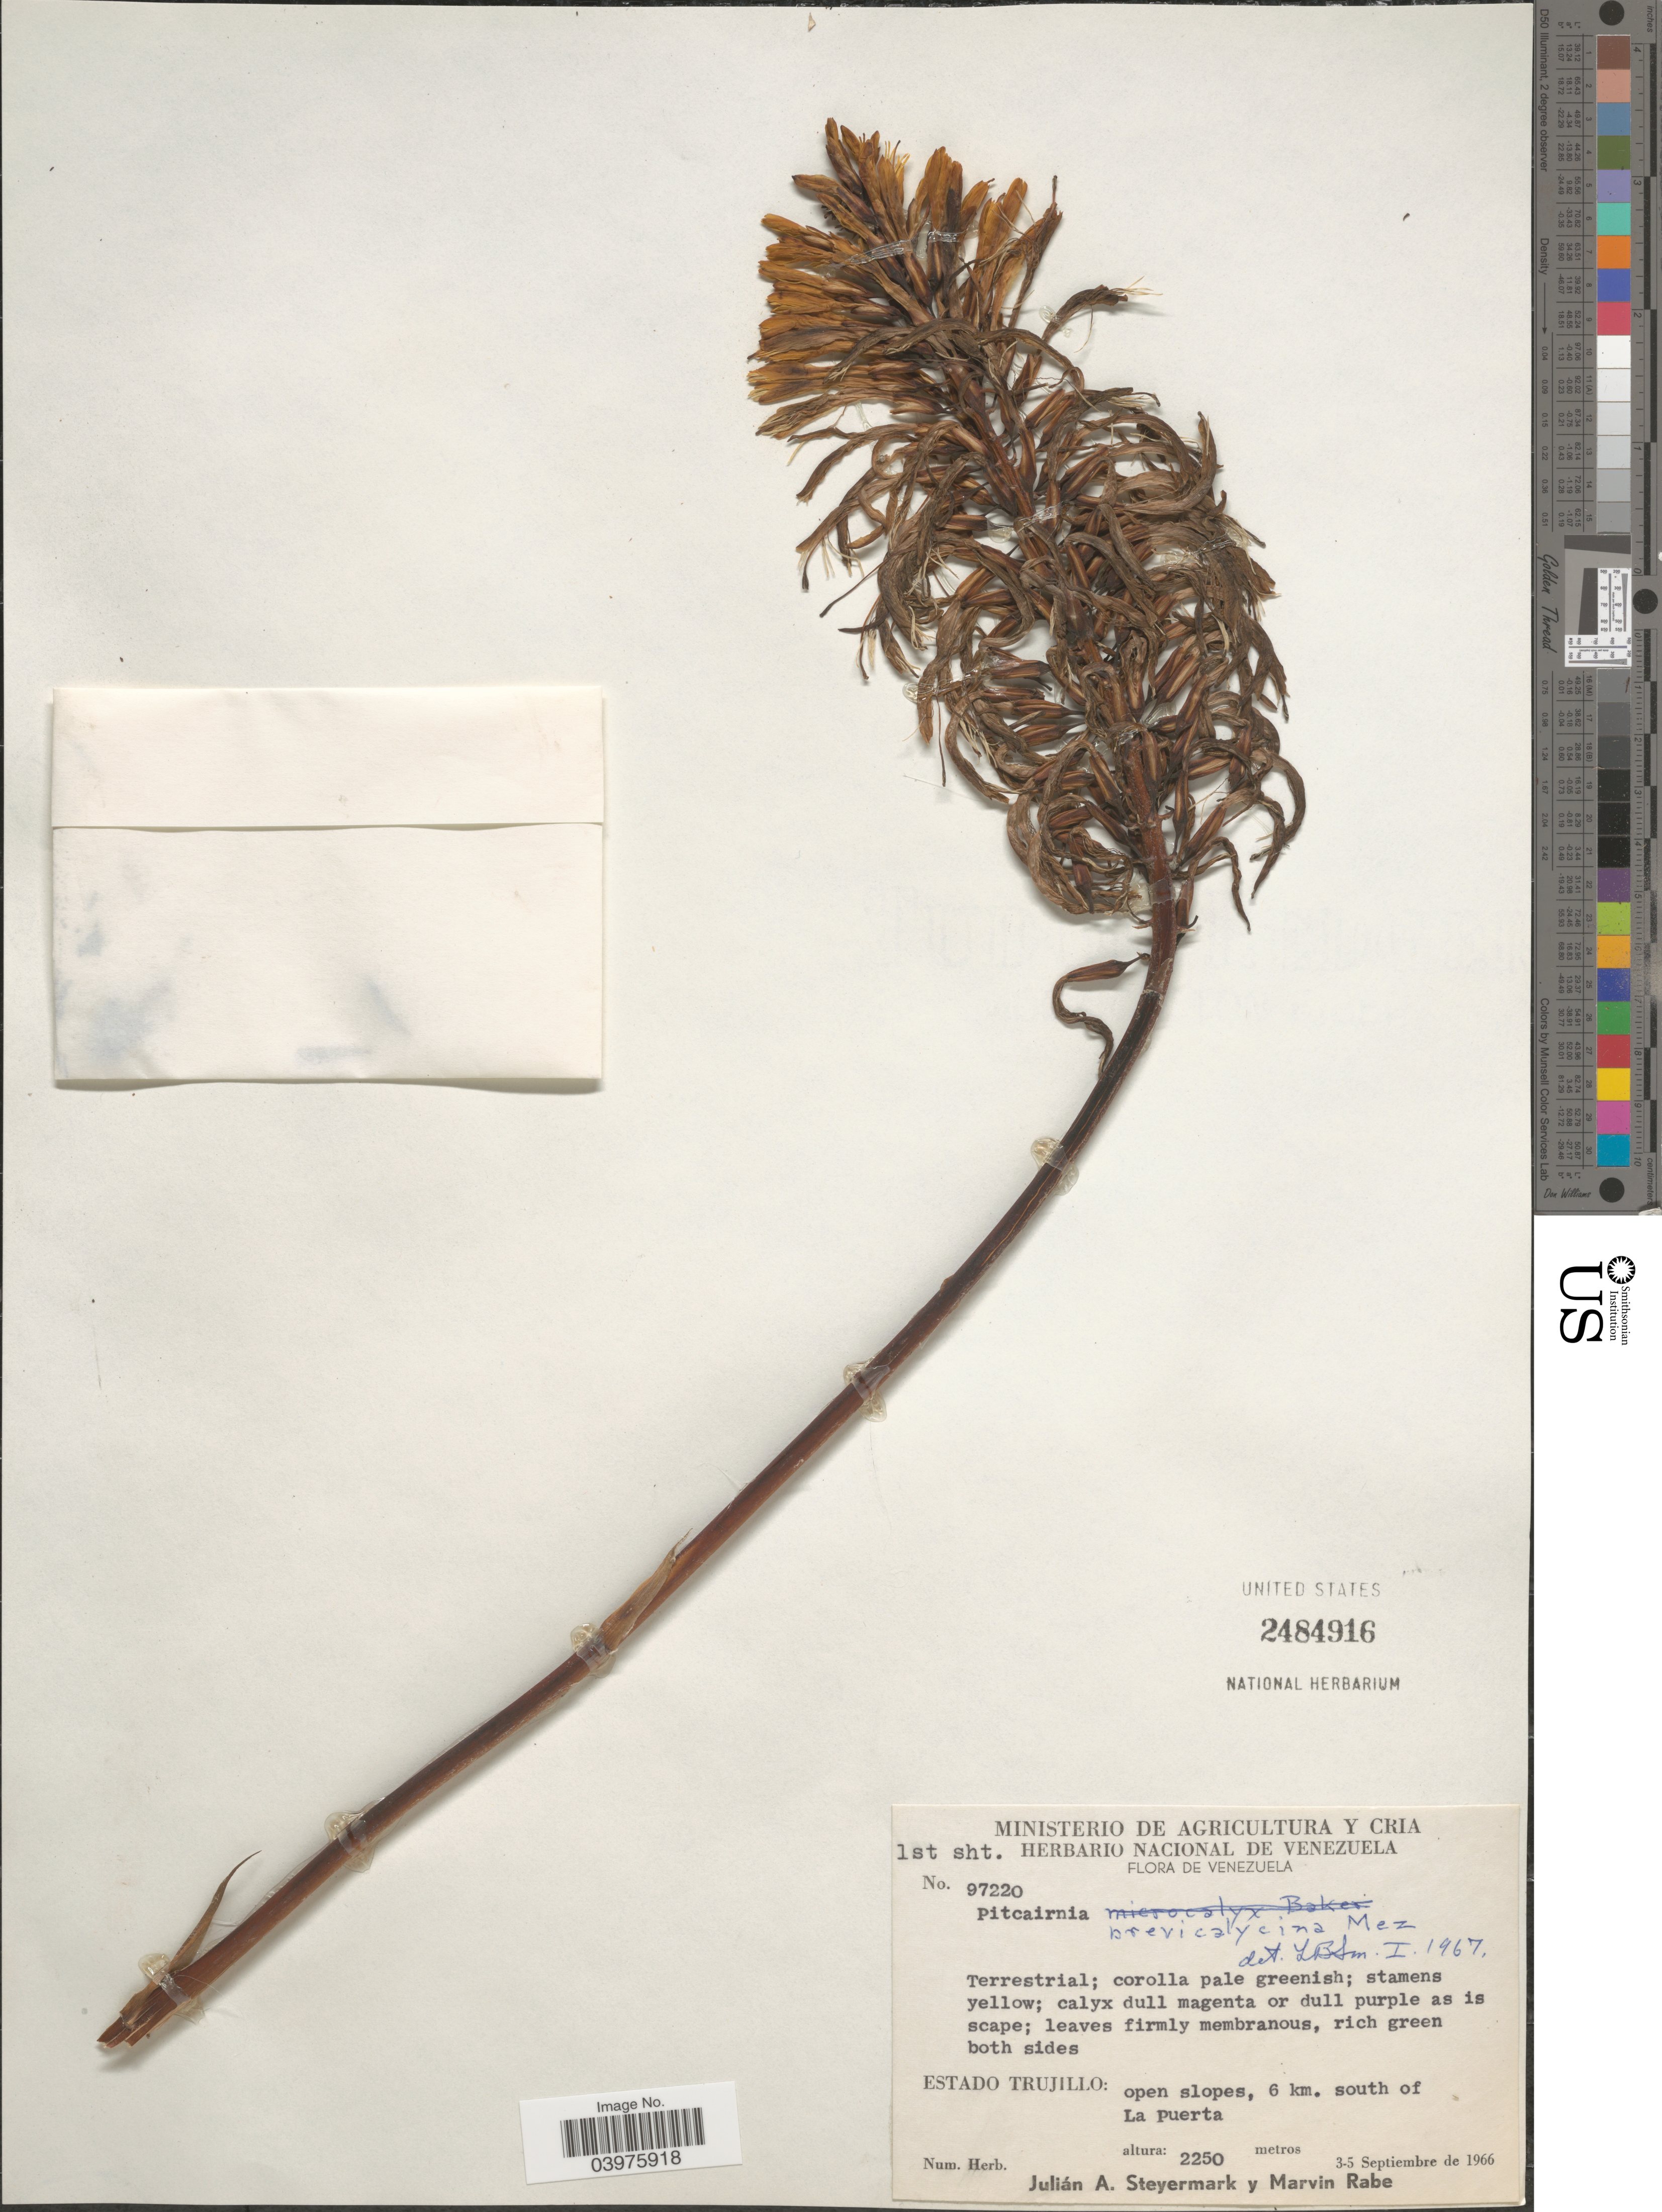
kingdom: Plantae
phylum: Tracheophyta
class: Liliopsida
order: Poales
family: Bromeliaceae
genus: Pitcairnia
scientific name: Pitcairnia brevicalycina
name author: Mez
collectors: J. Steyermark & M. Rabe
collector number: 97220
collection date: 1966-09-03/1966-09-05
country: Venezuela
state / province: Trujillo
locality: Open slopes, 6 km. south of La Puerta.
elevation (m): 2250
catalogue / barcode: US 2484916